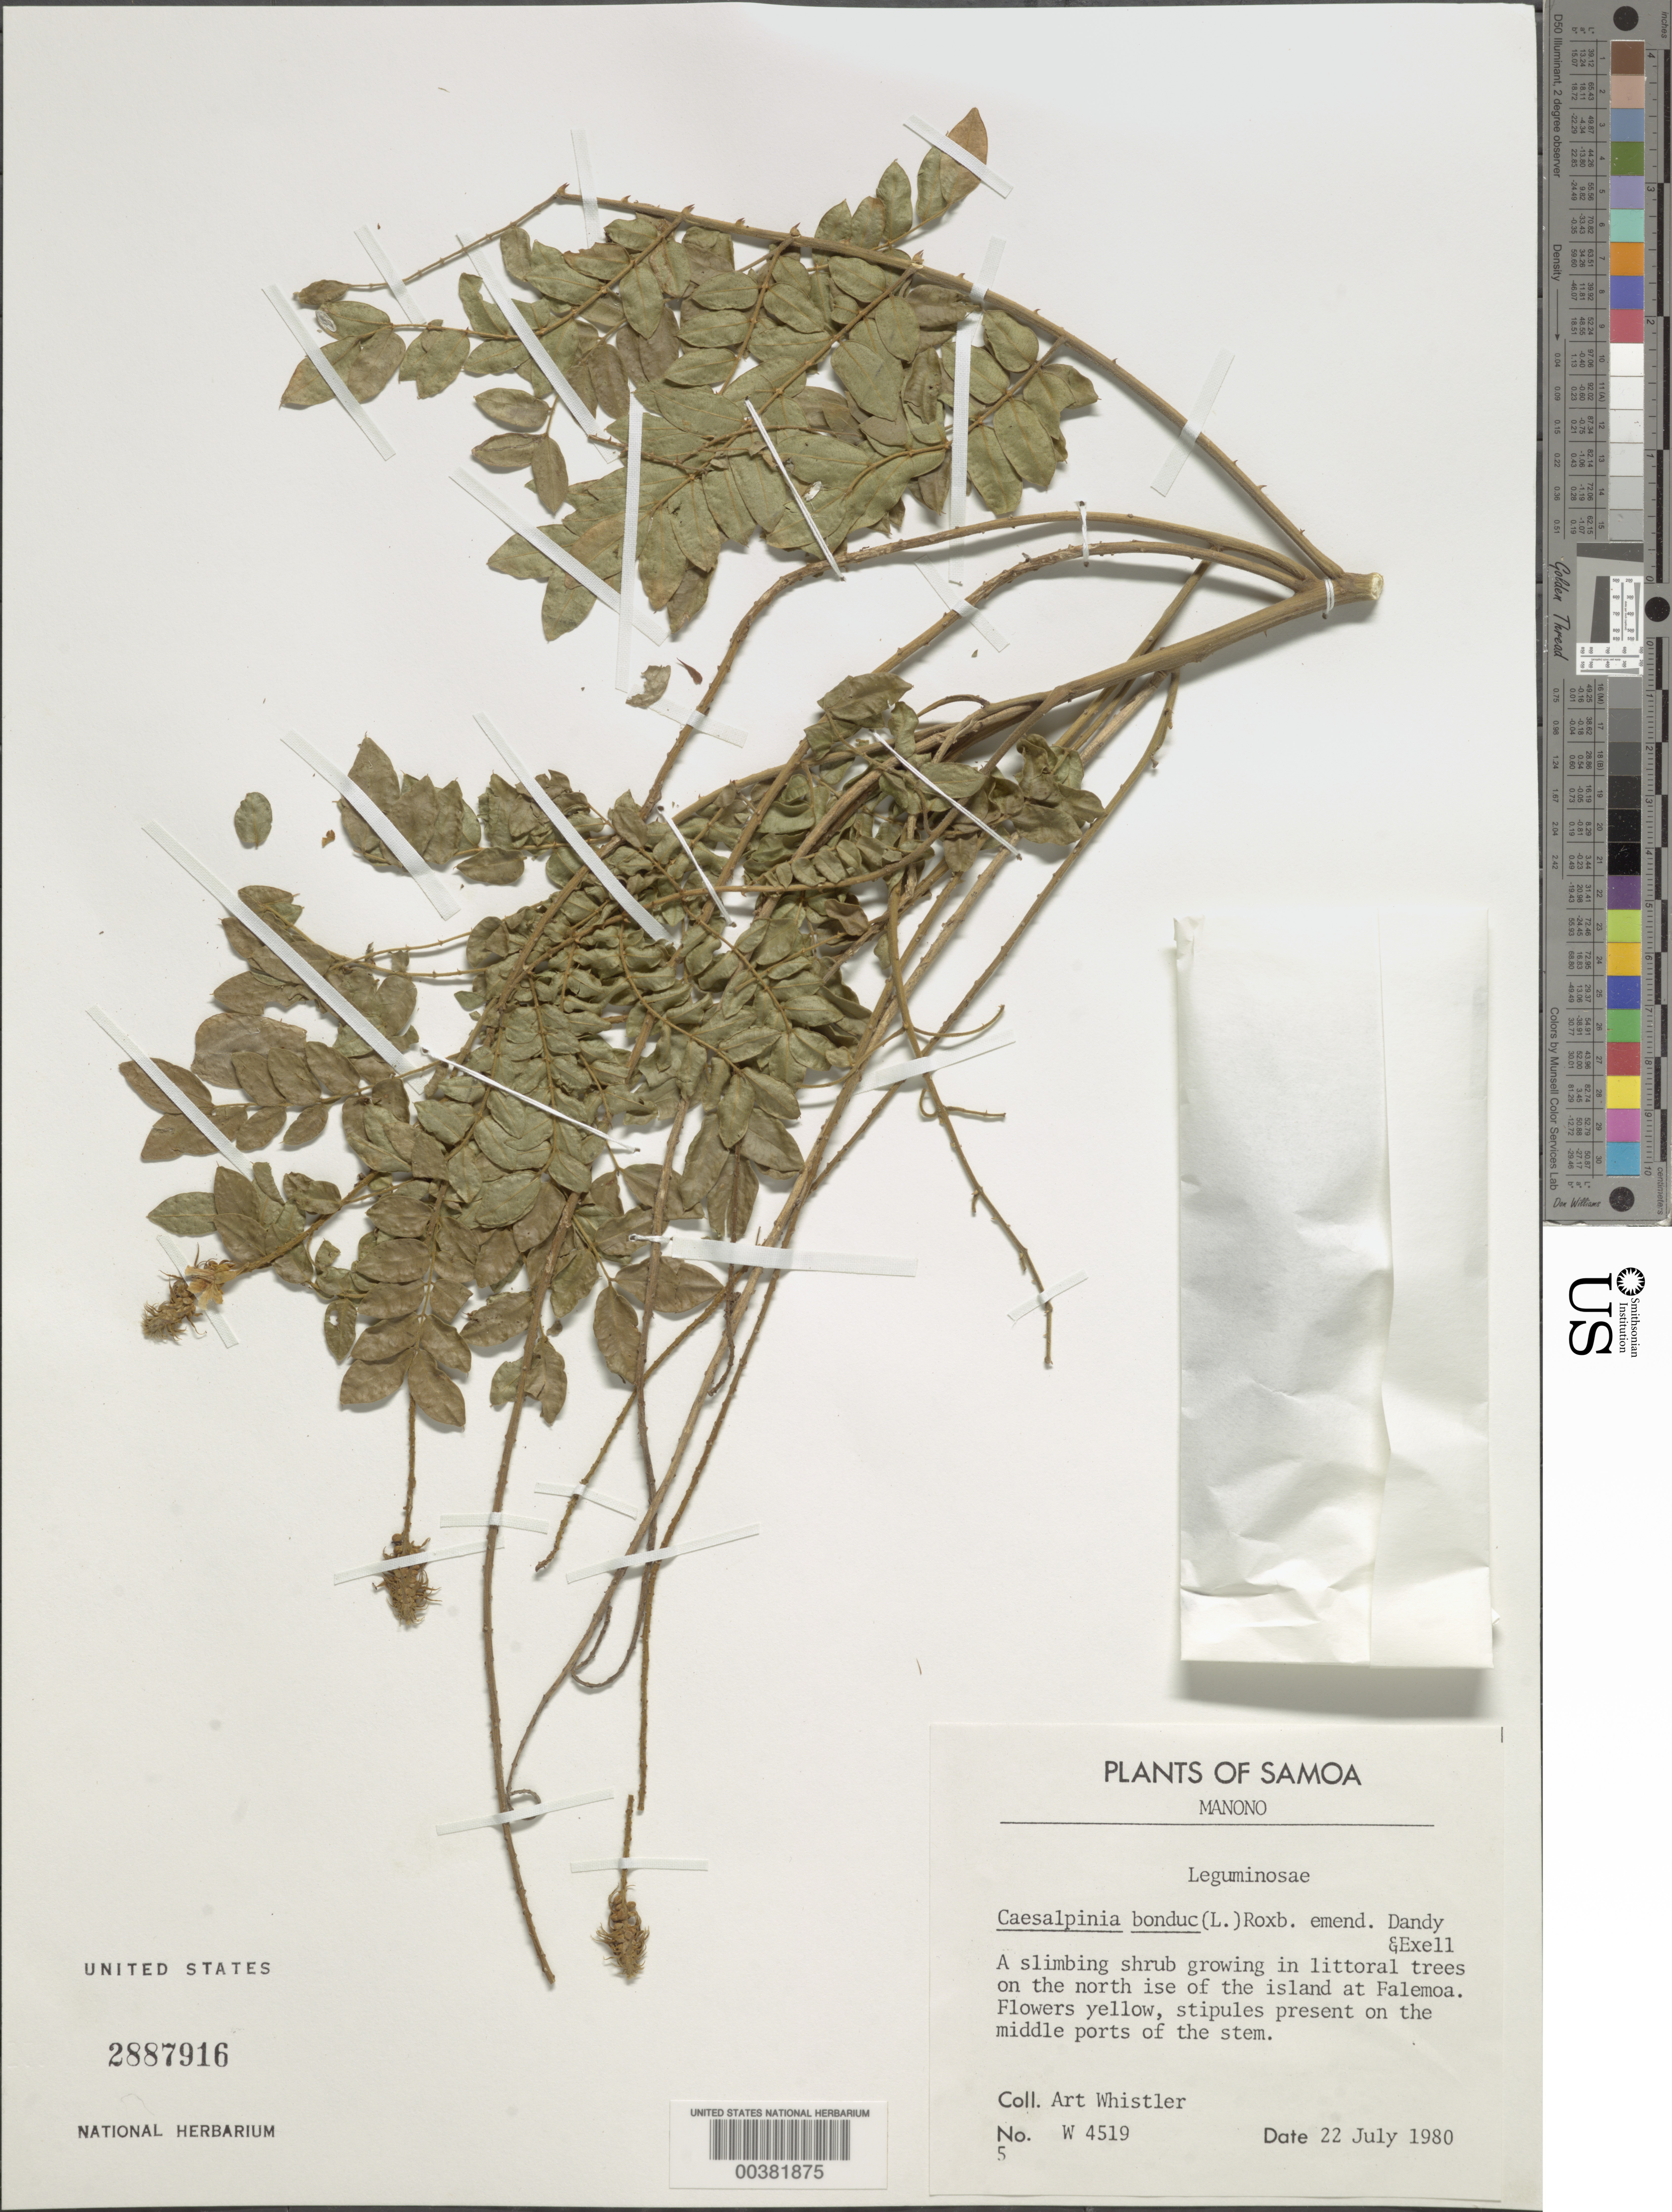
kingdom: Plantae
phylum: Tracheophyta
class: Magnoliopsida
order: Fabales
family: Fabaceae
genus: Guilandina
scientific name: Guilandina bonduc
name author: L.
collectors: A. Whistler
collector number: W 4519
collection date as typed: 22 Jul 1980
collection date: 1980-07-22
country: Samoa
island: Manono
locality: Manono; on the N side of the island at Falemoa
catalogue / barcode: US 2887916